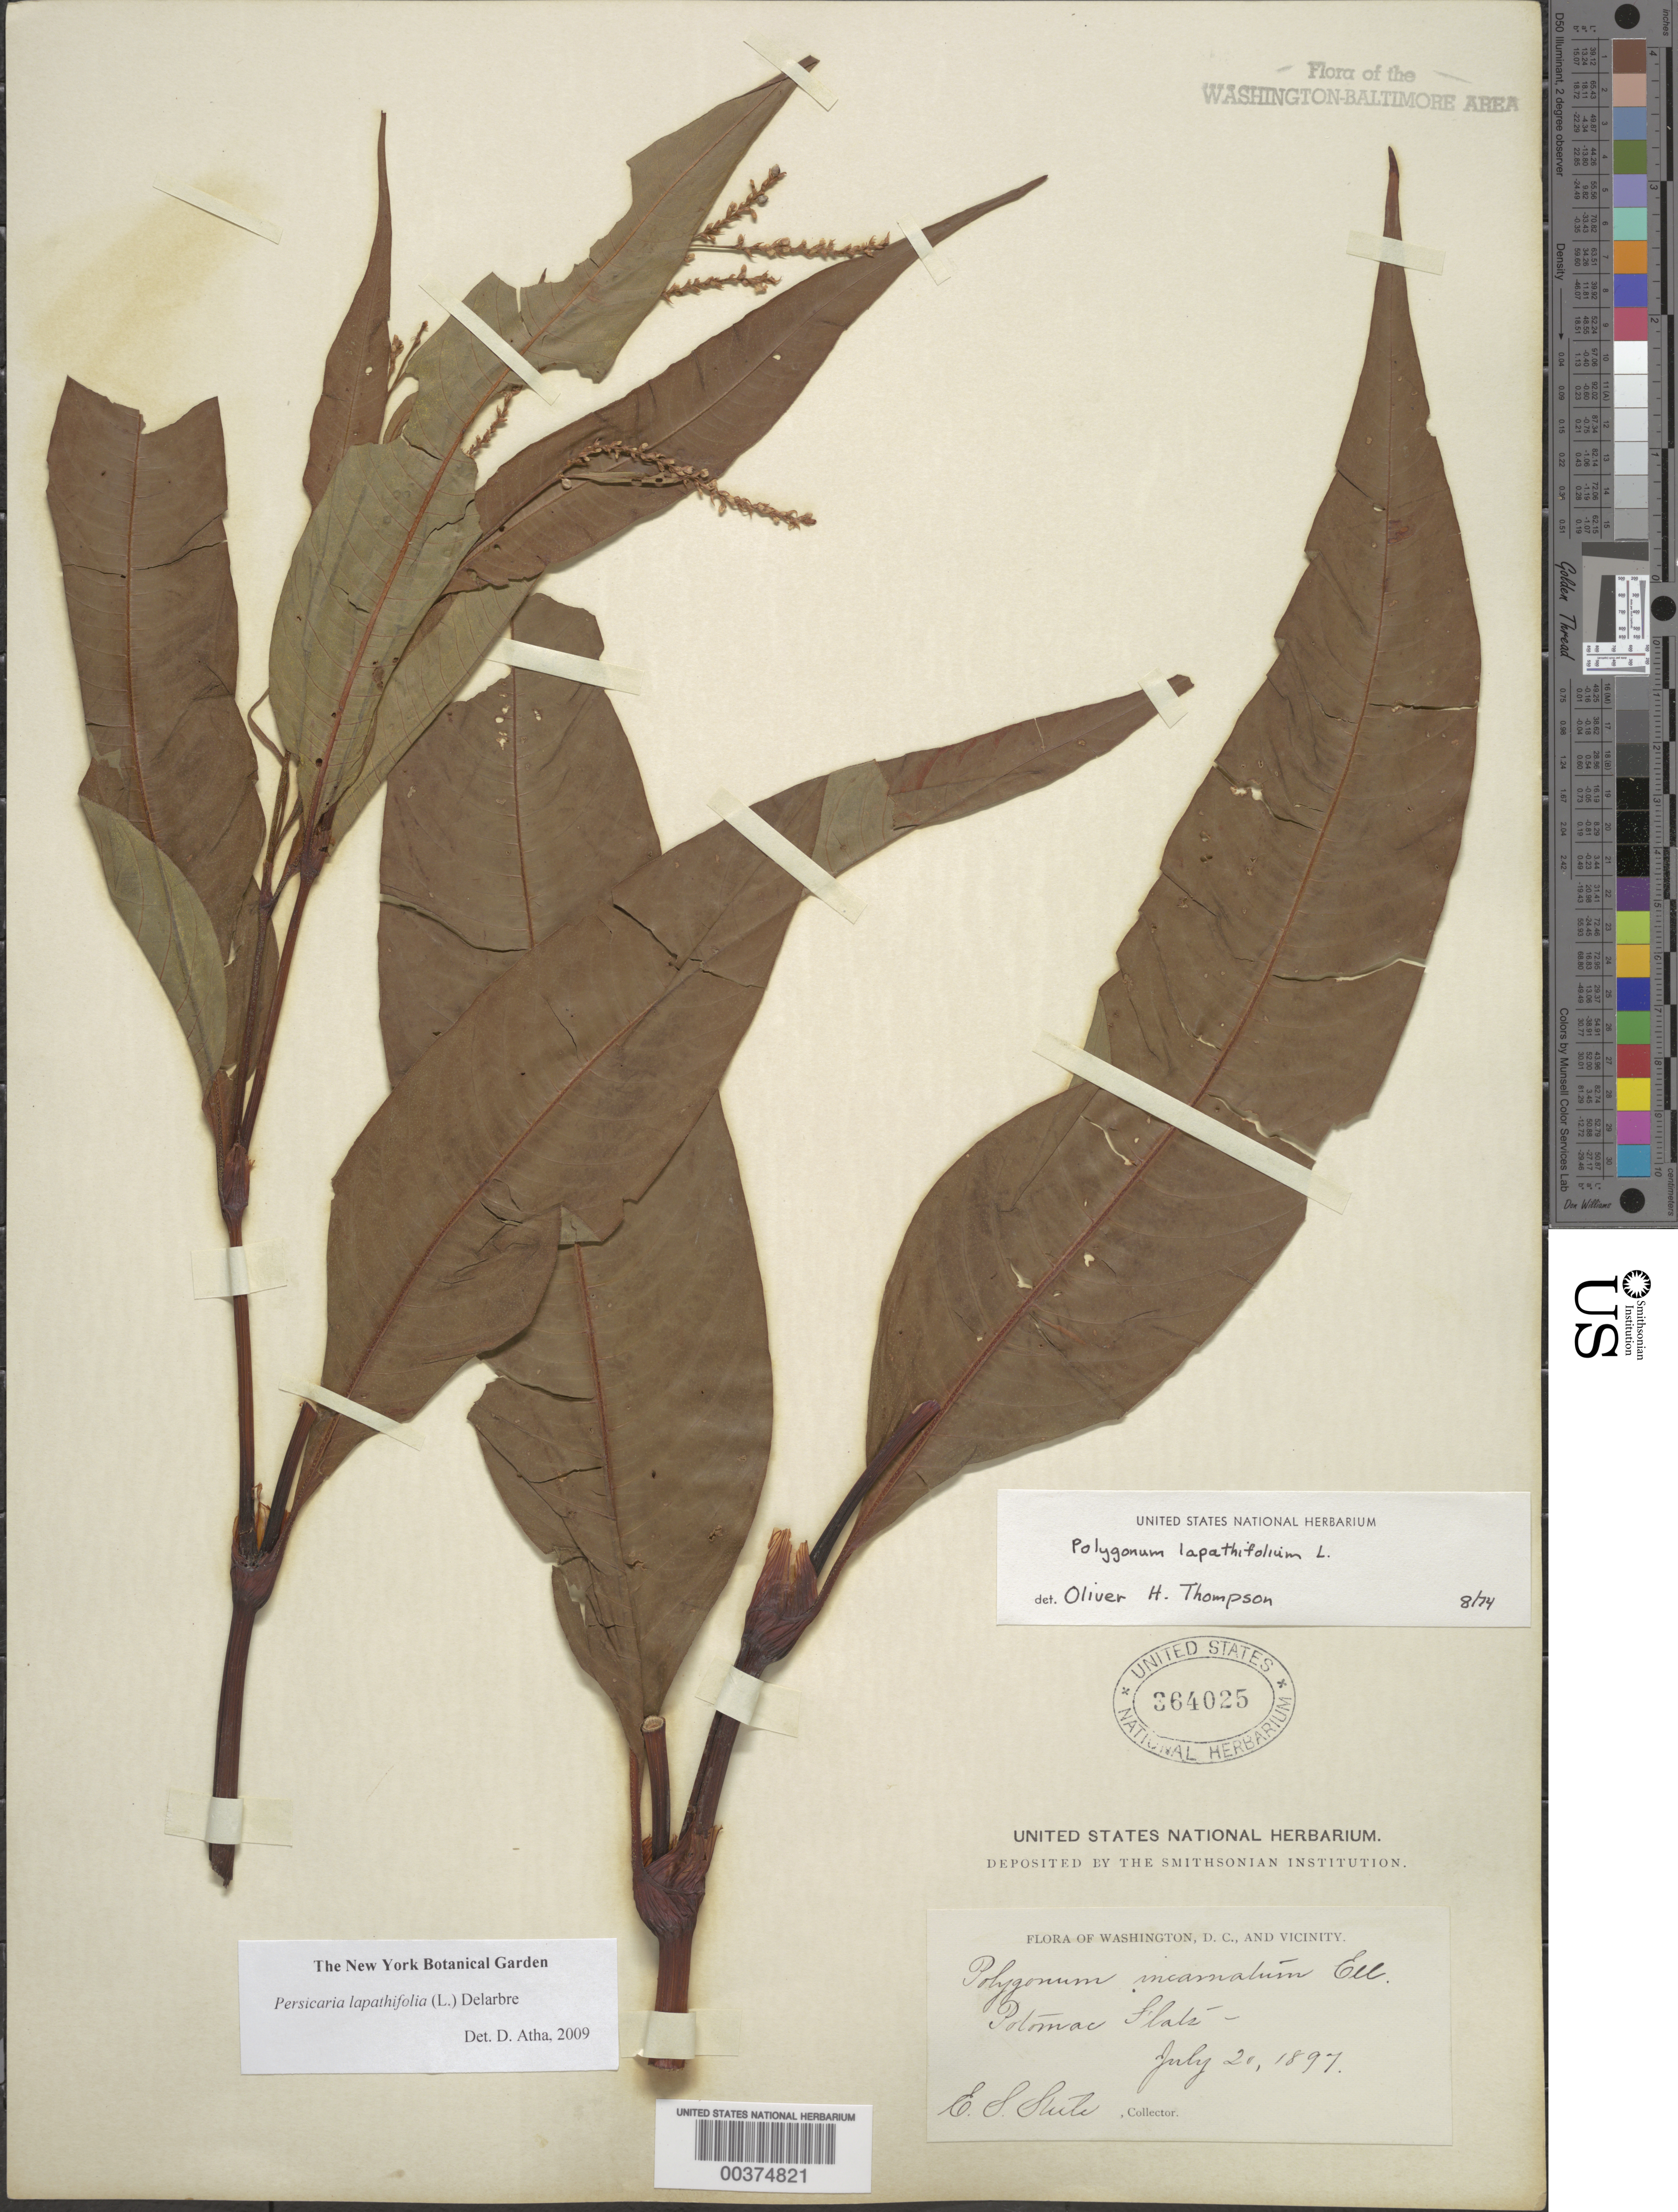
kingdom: Plantae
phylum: Tracheophyta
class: Magnoliopsida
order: Caryophyllales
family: Polygonaceae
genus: Persicaria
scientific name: Persicaria lapathifolia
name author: (L.) Delarbre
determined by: Atha, D. E.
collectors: E. Steele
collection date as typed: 20 Jul 1897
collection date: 1897-07-20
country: United States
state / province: District of Columbia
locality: Potomac Flats C. and O. Canal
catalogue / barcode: US 364025